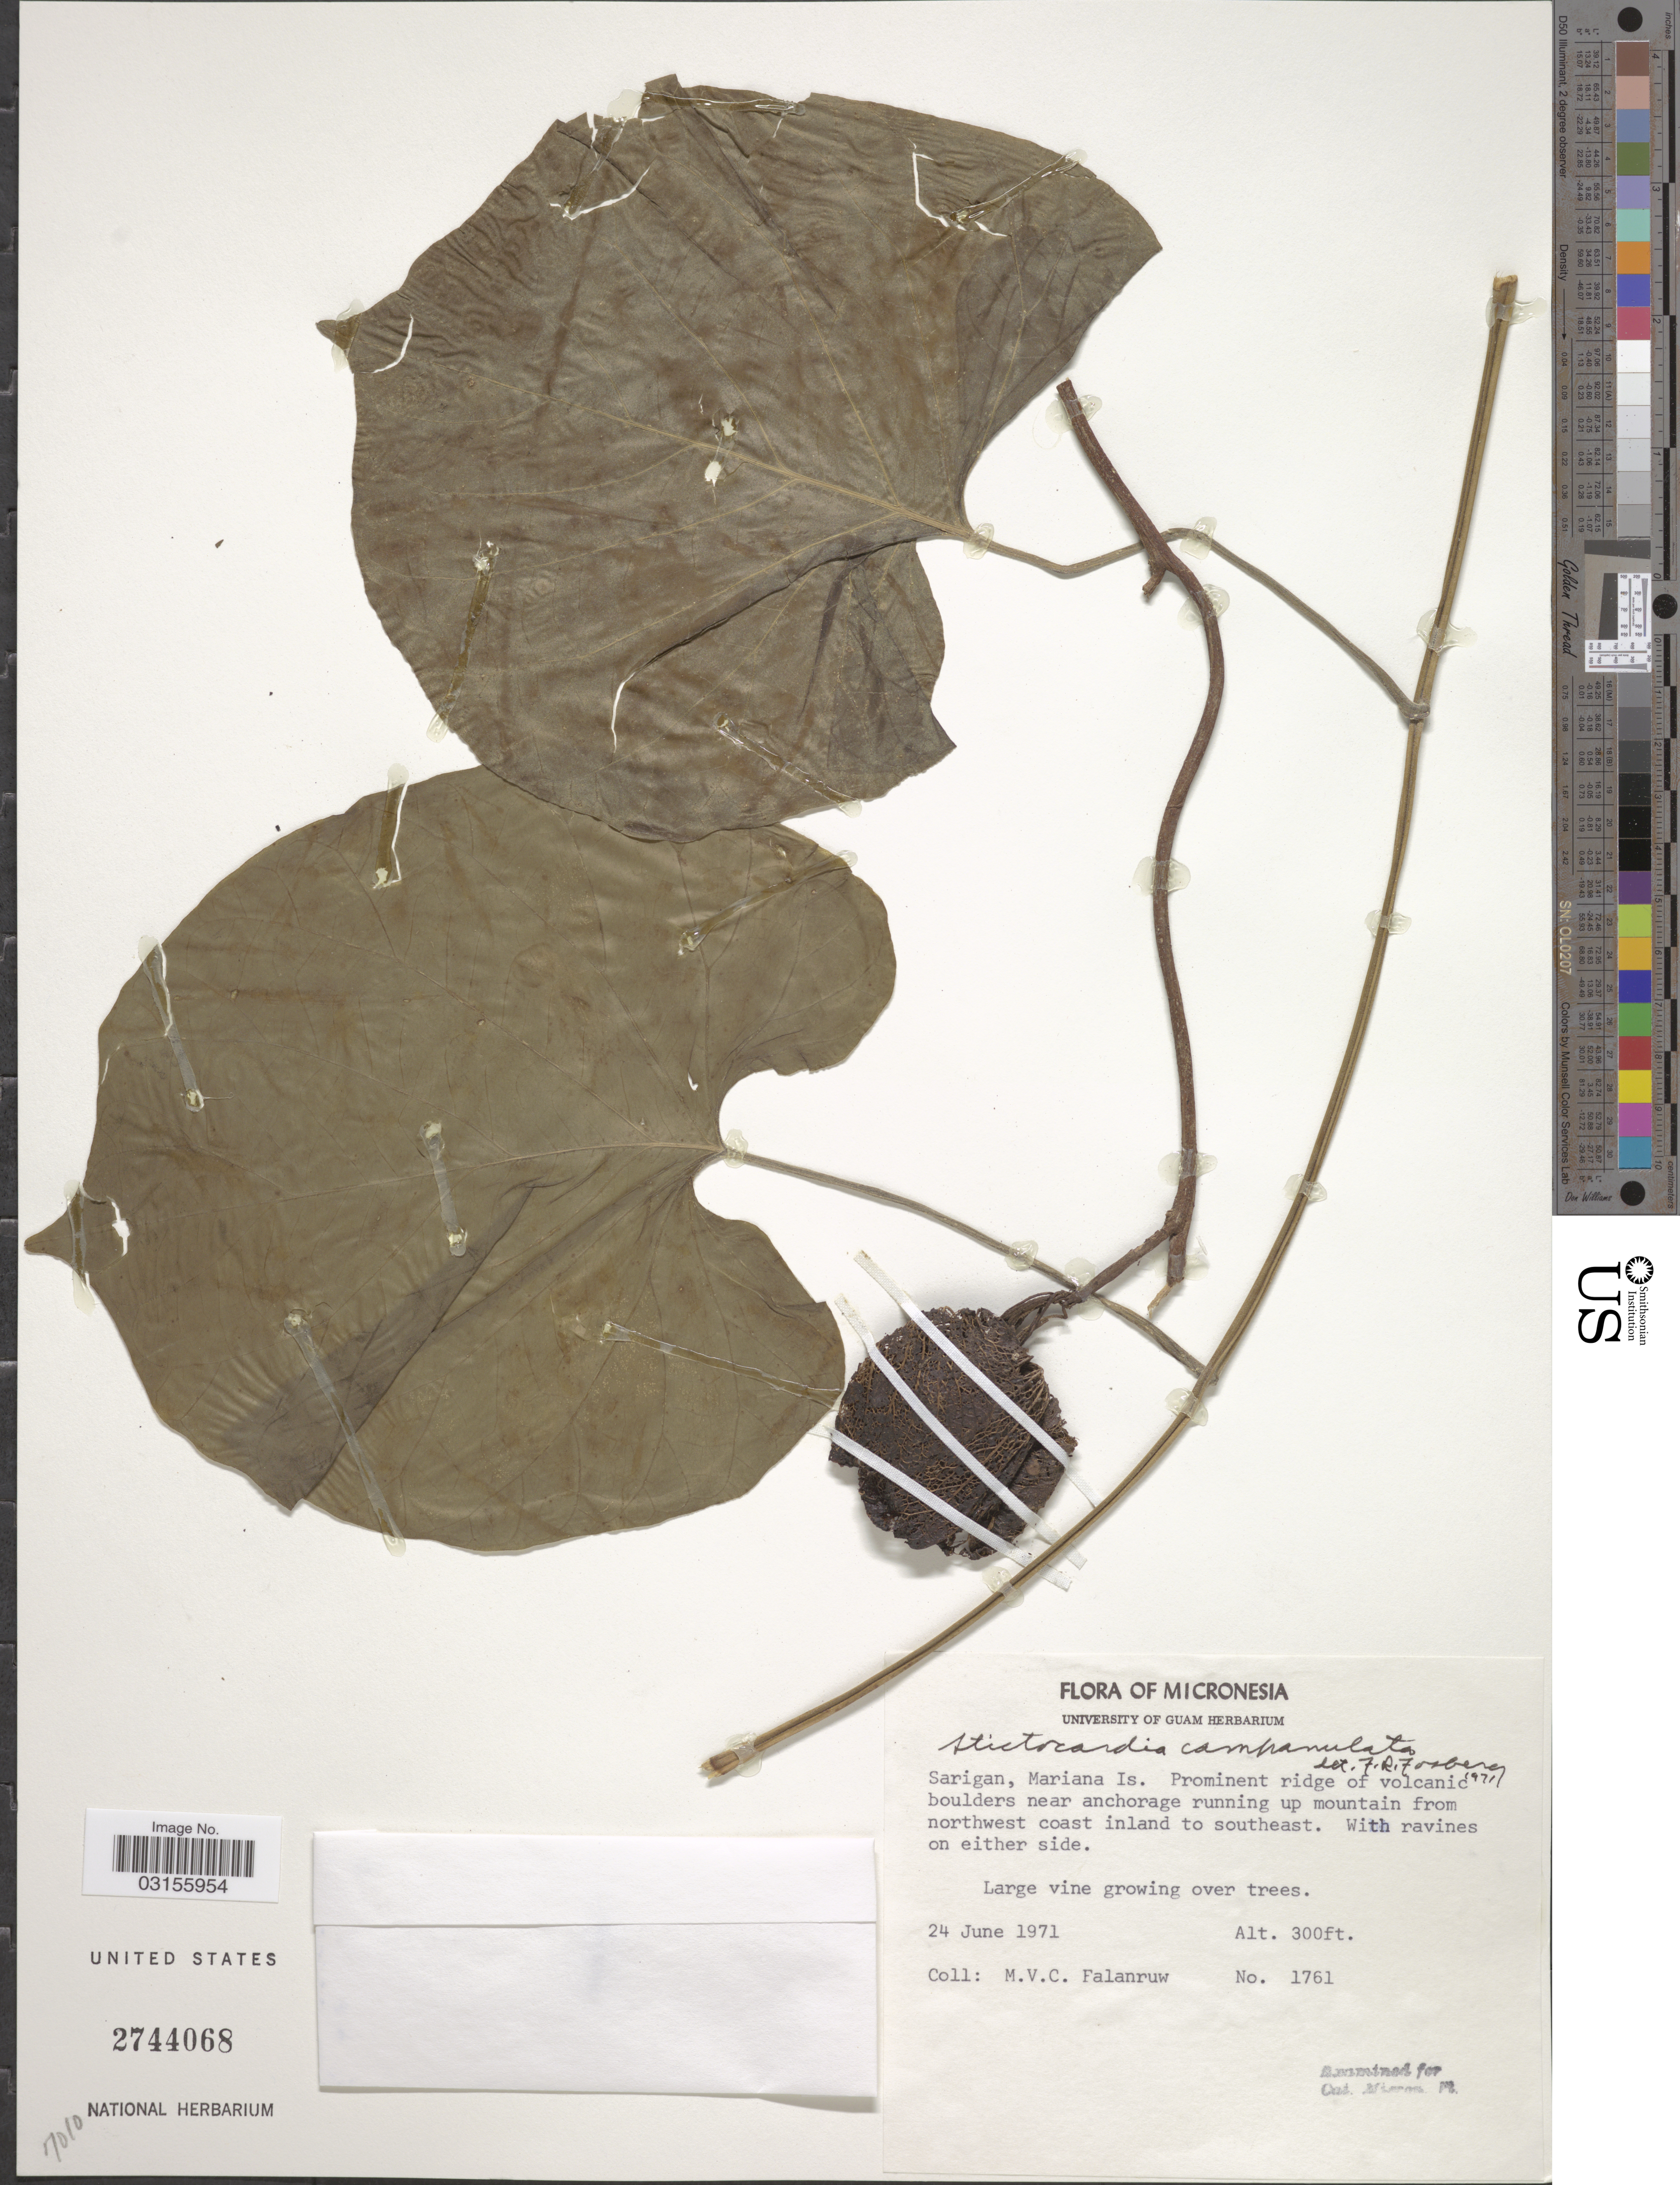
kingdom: Plantae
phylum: Tracheophyta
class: Magnoliopsida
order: Solanales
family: Convolvulaceae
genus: Stictocardia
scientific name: Stictocardia tiliifolia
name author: (Desr.) Hallier f.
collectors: M. V. Falanruw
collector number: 1761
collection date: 1971-06-24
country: Northern Mariana Islands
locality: Micronesia. Sarigan, Mariana Is. Prominent ridge of volcanic boulders near anchorage running up mountain from northwest coast inland to southeast.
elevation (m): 91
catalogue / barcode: US 2744068